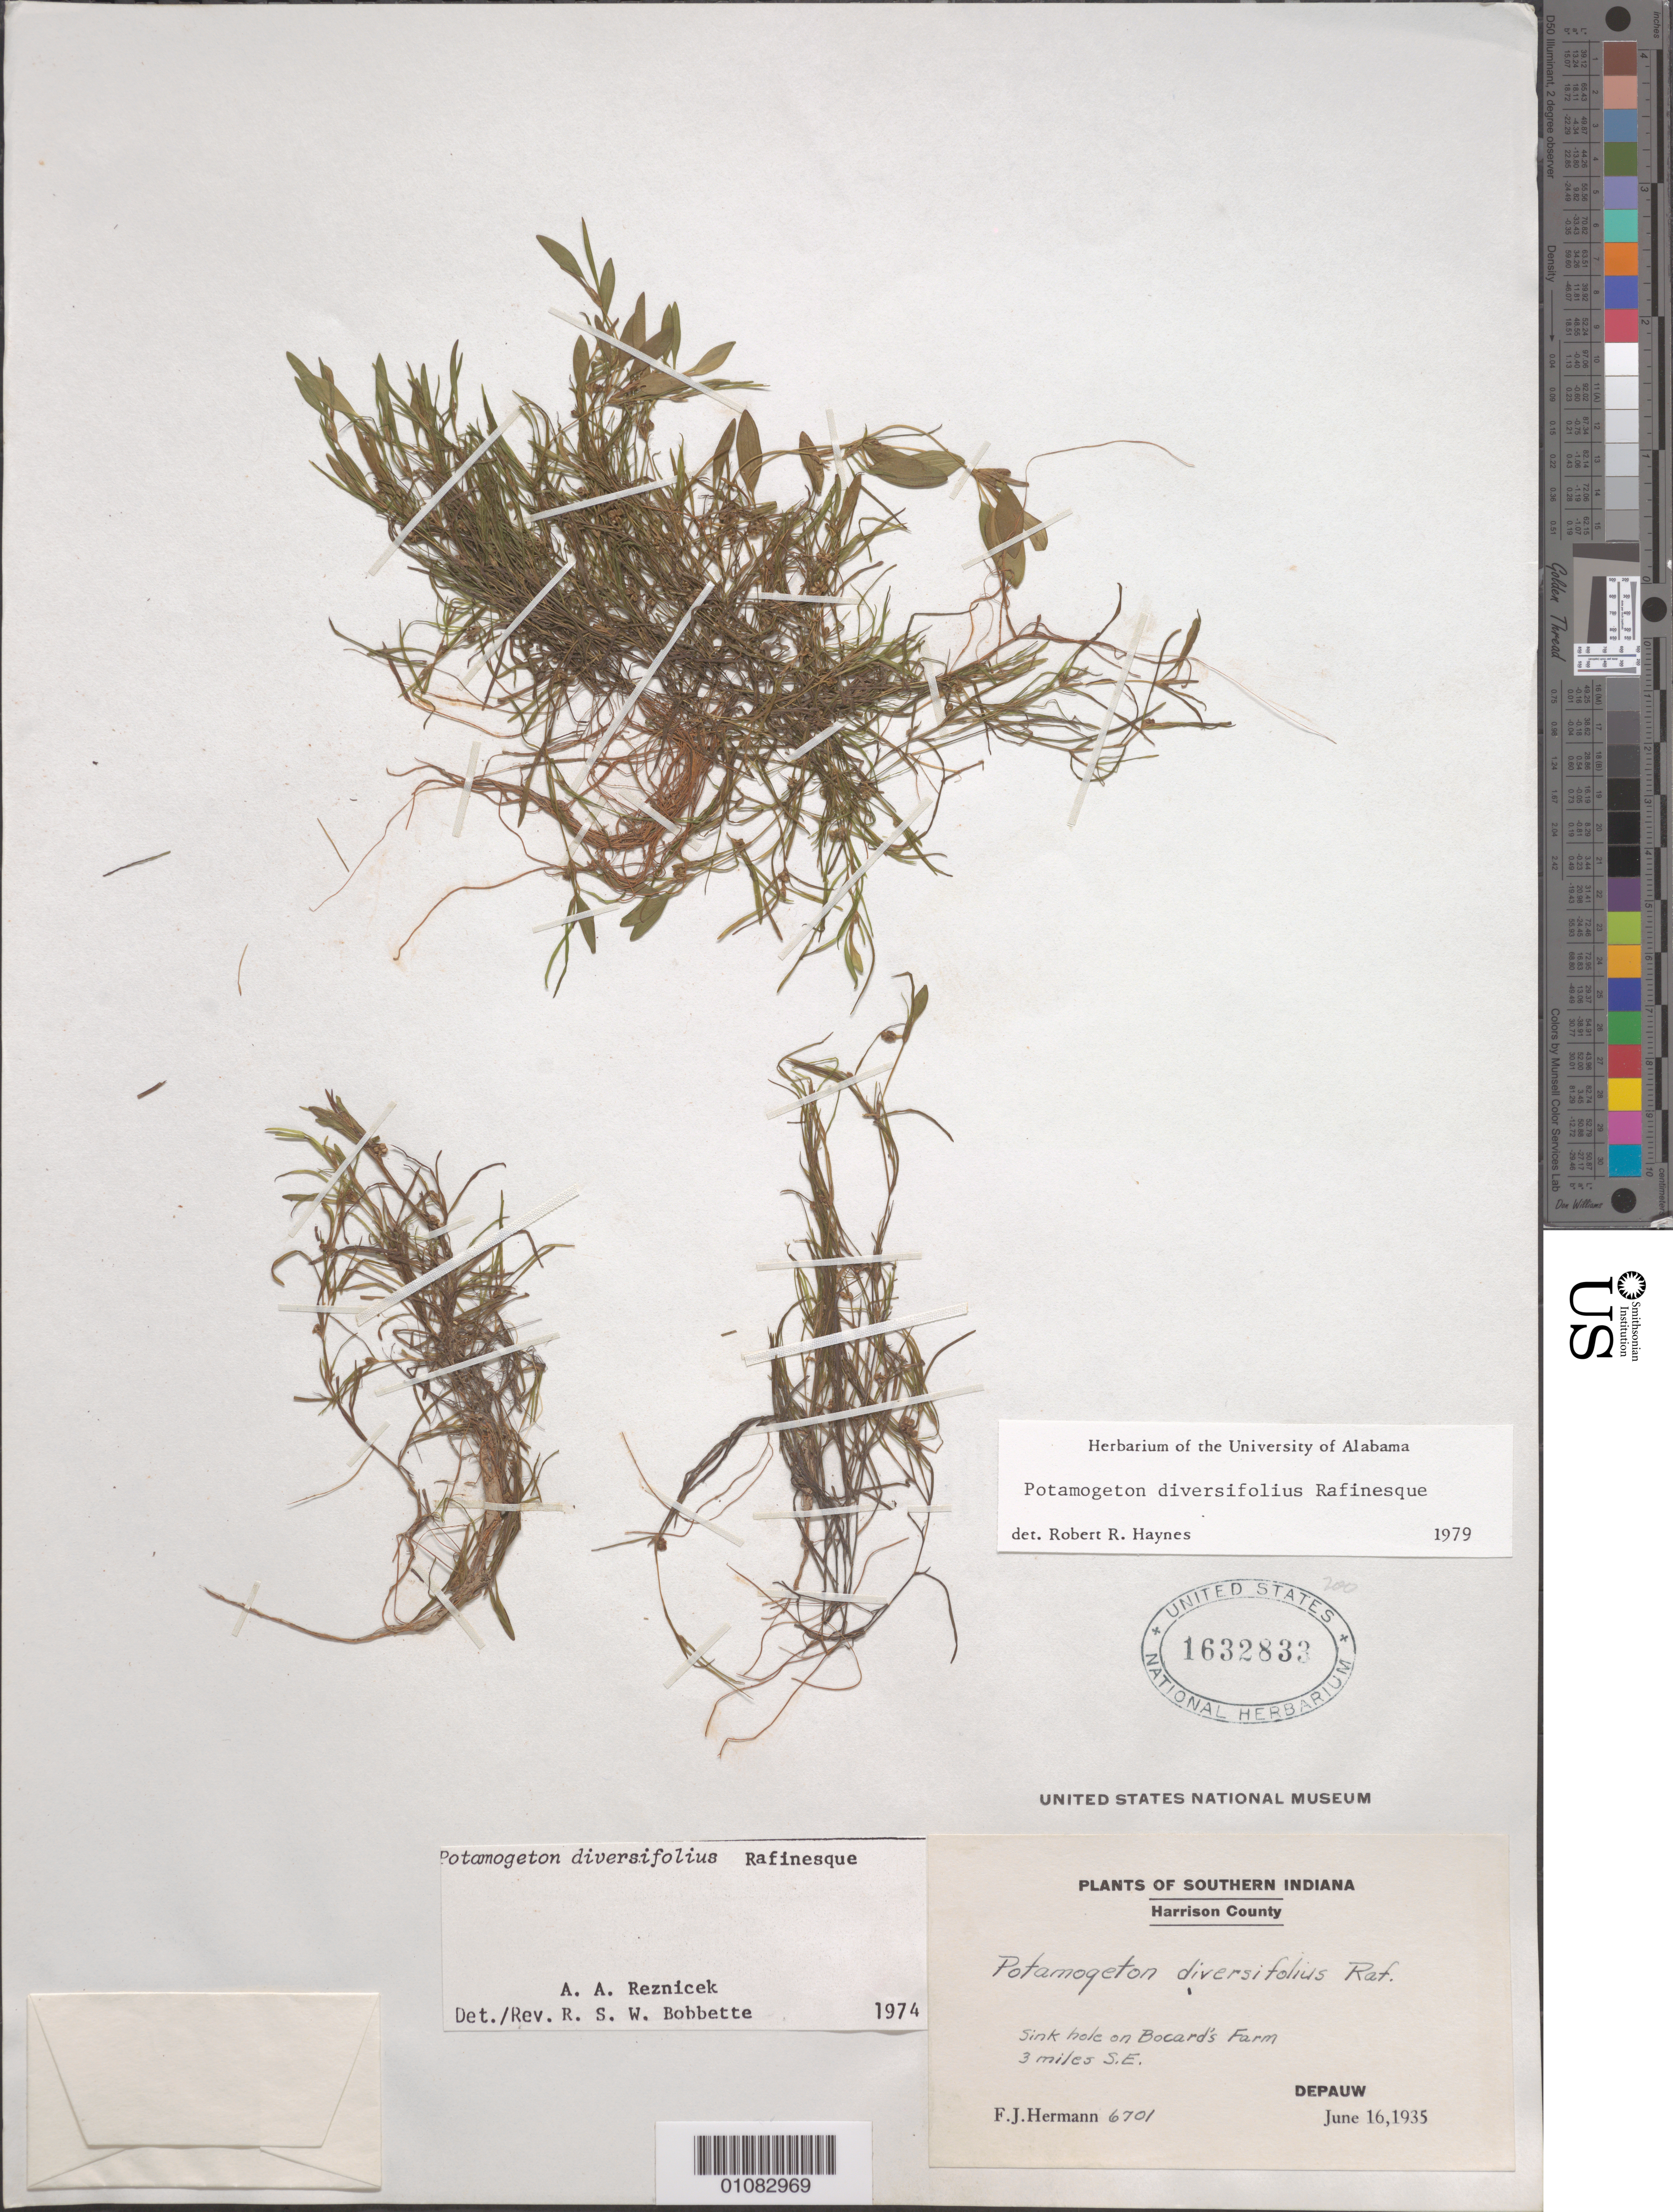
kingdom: Plantae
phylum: Tracheophyta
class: Liliopsida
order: Alismatales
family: Potamogetonaceae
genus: Potamogeton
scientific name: Potamogeton diversifolius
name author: Raf.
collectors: F. J. Hermann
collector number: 6701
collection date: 1935-06-16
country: United States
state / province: Indiana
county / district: Harrison County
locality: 3 mi. SE Depauw, Bocard's Farm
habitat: Sink hole.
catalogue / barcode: US 1632833